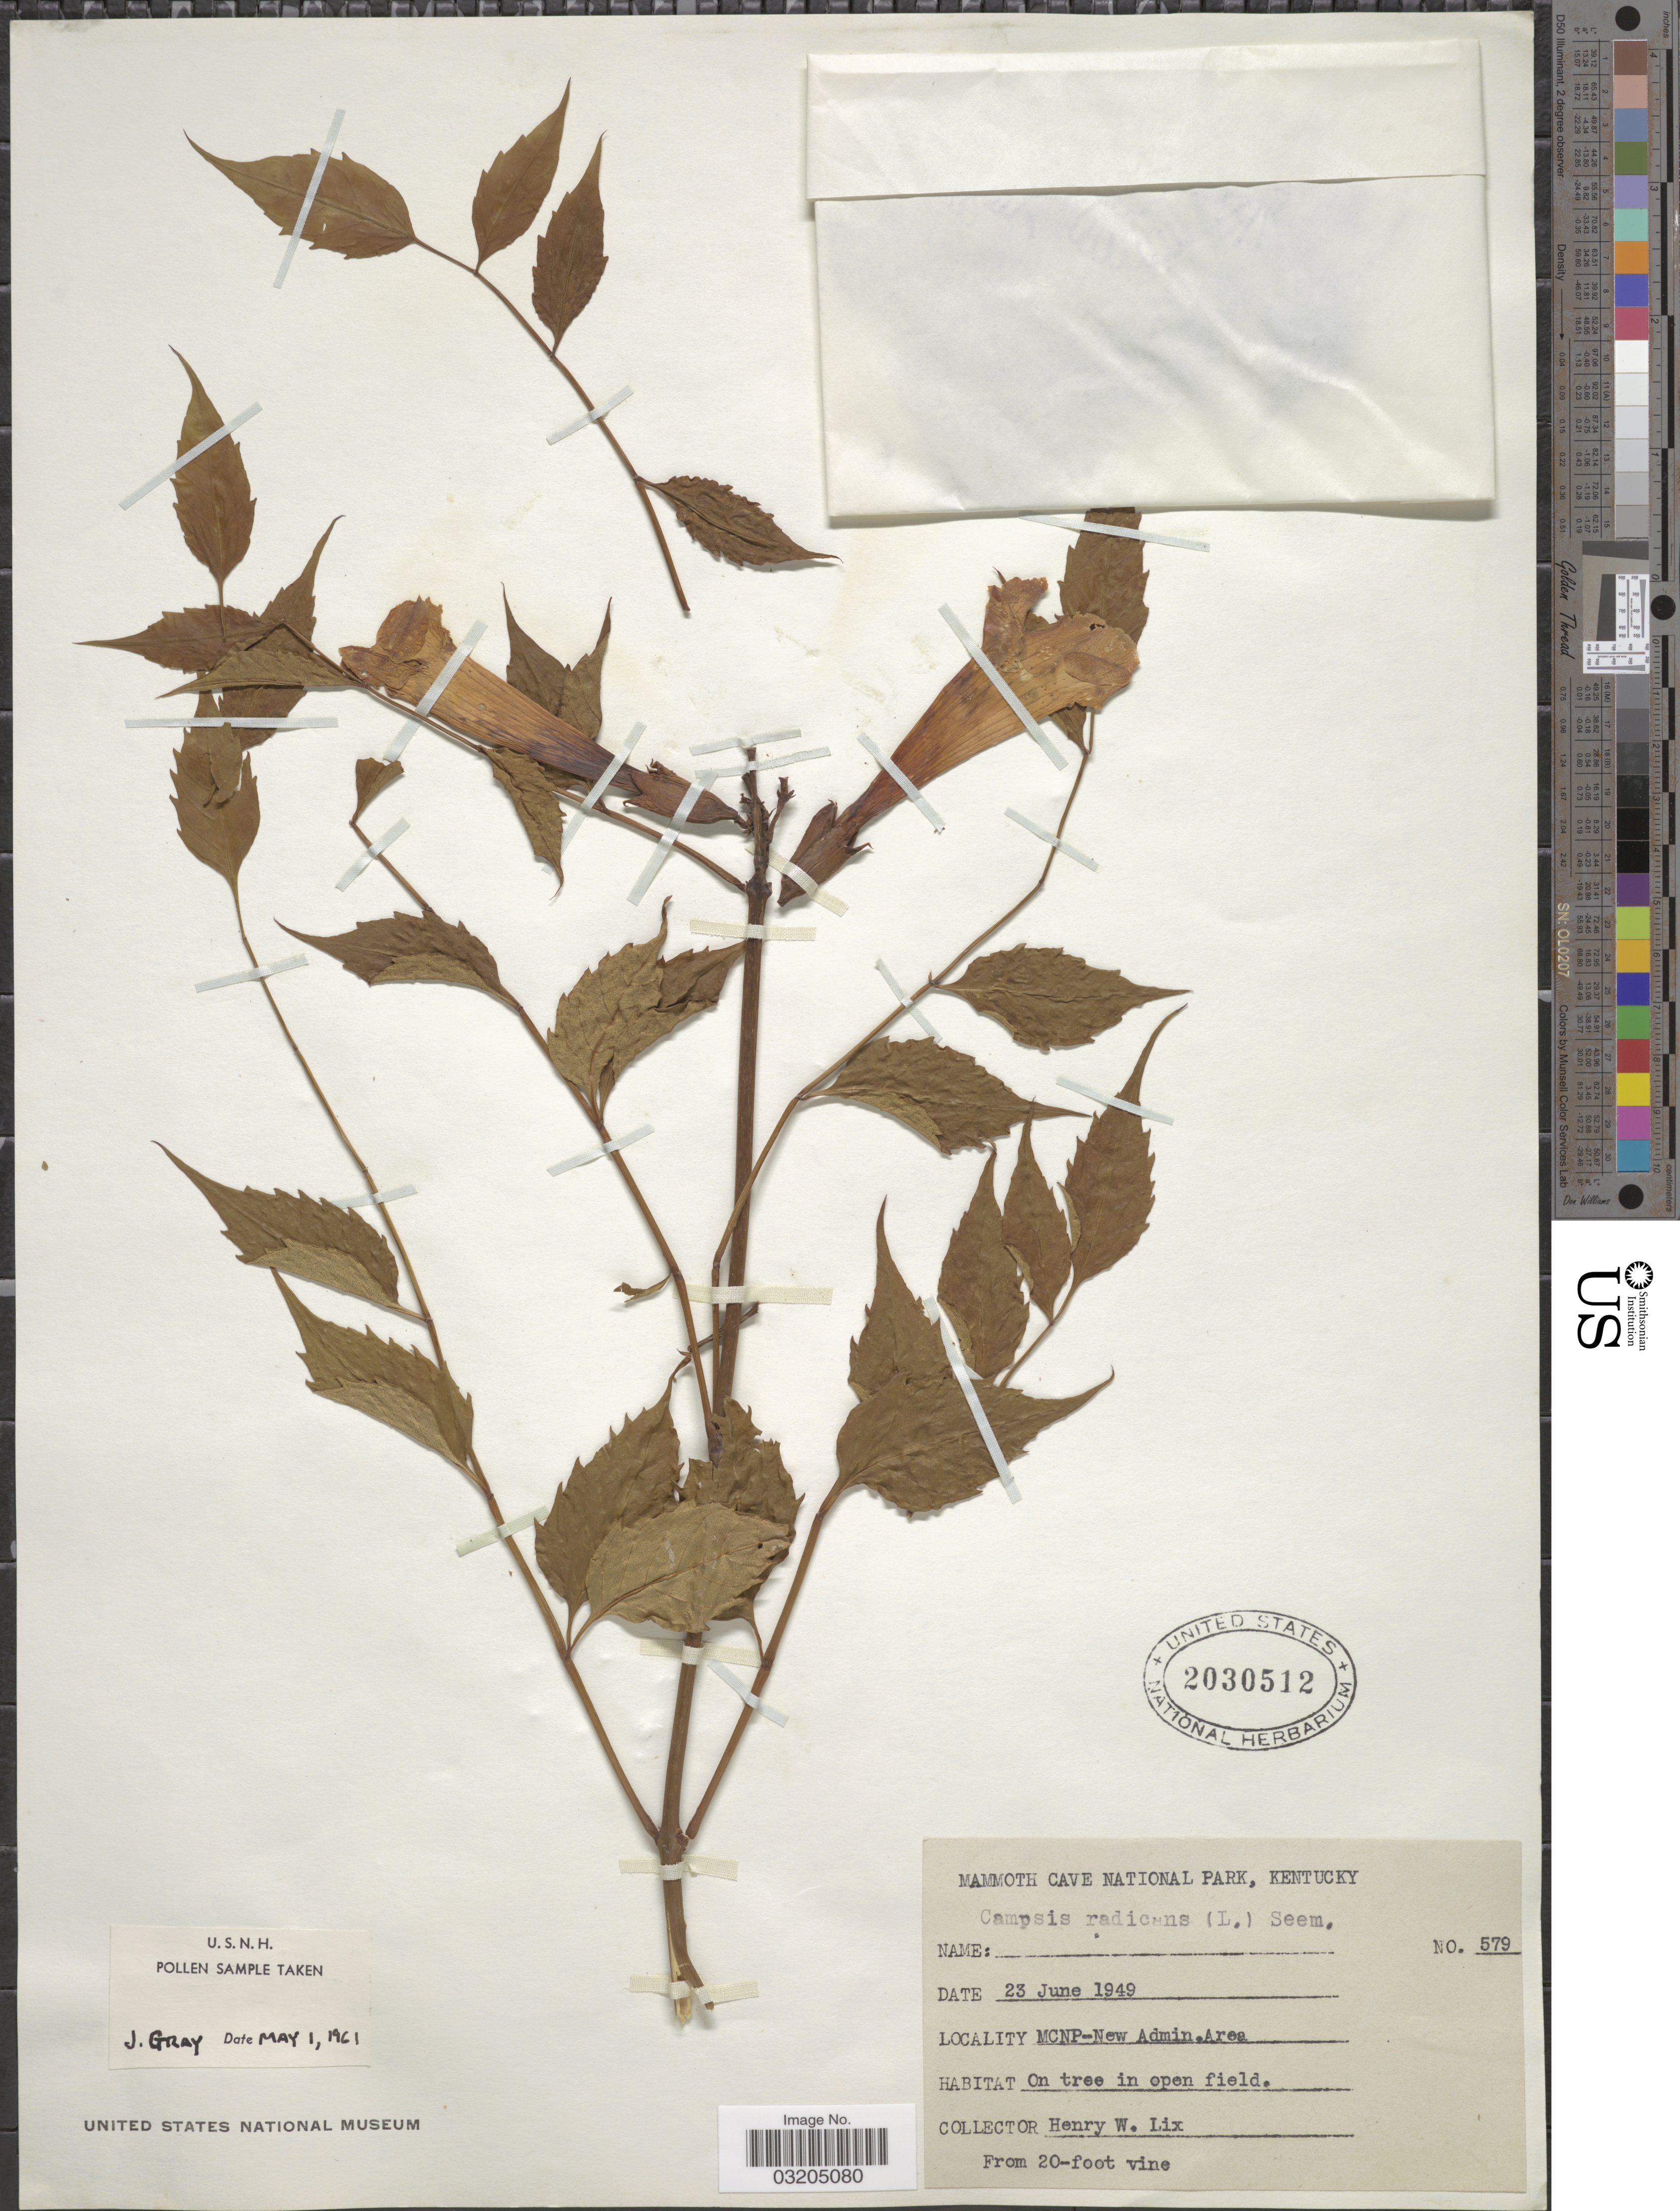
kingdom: Plantae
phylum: Tracheophyta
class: Magnoliopsida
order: Lamiales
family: Bignoniaceae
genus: Campsis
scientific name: Campsis radicans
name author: (L.) Seem.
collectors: H. W. Lix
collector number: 579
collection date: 1949-06-23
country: United States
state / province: Kentucky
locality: Mammoth Cave National Park. MCNP-New Admin. Area.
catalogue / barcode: US 2030512